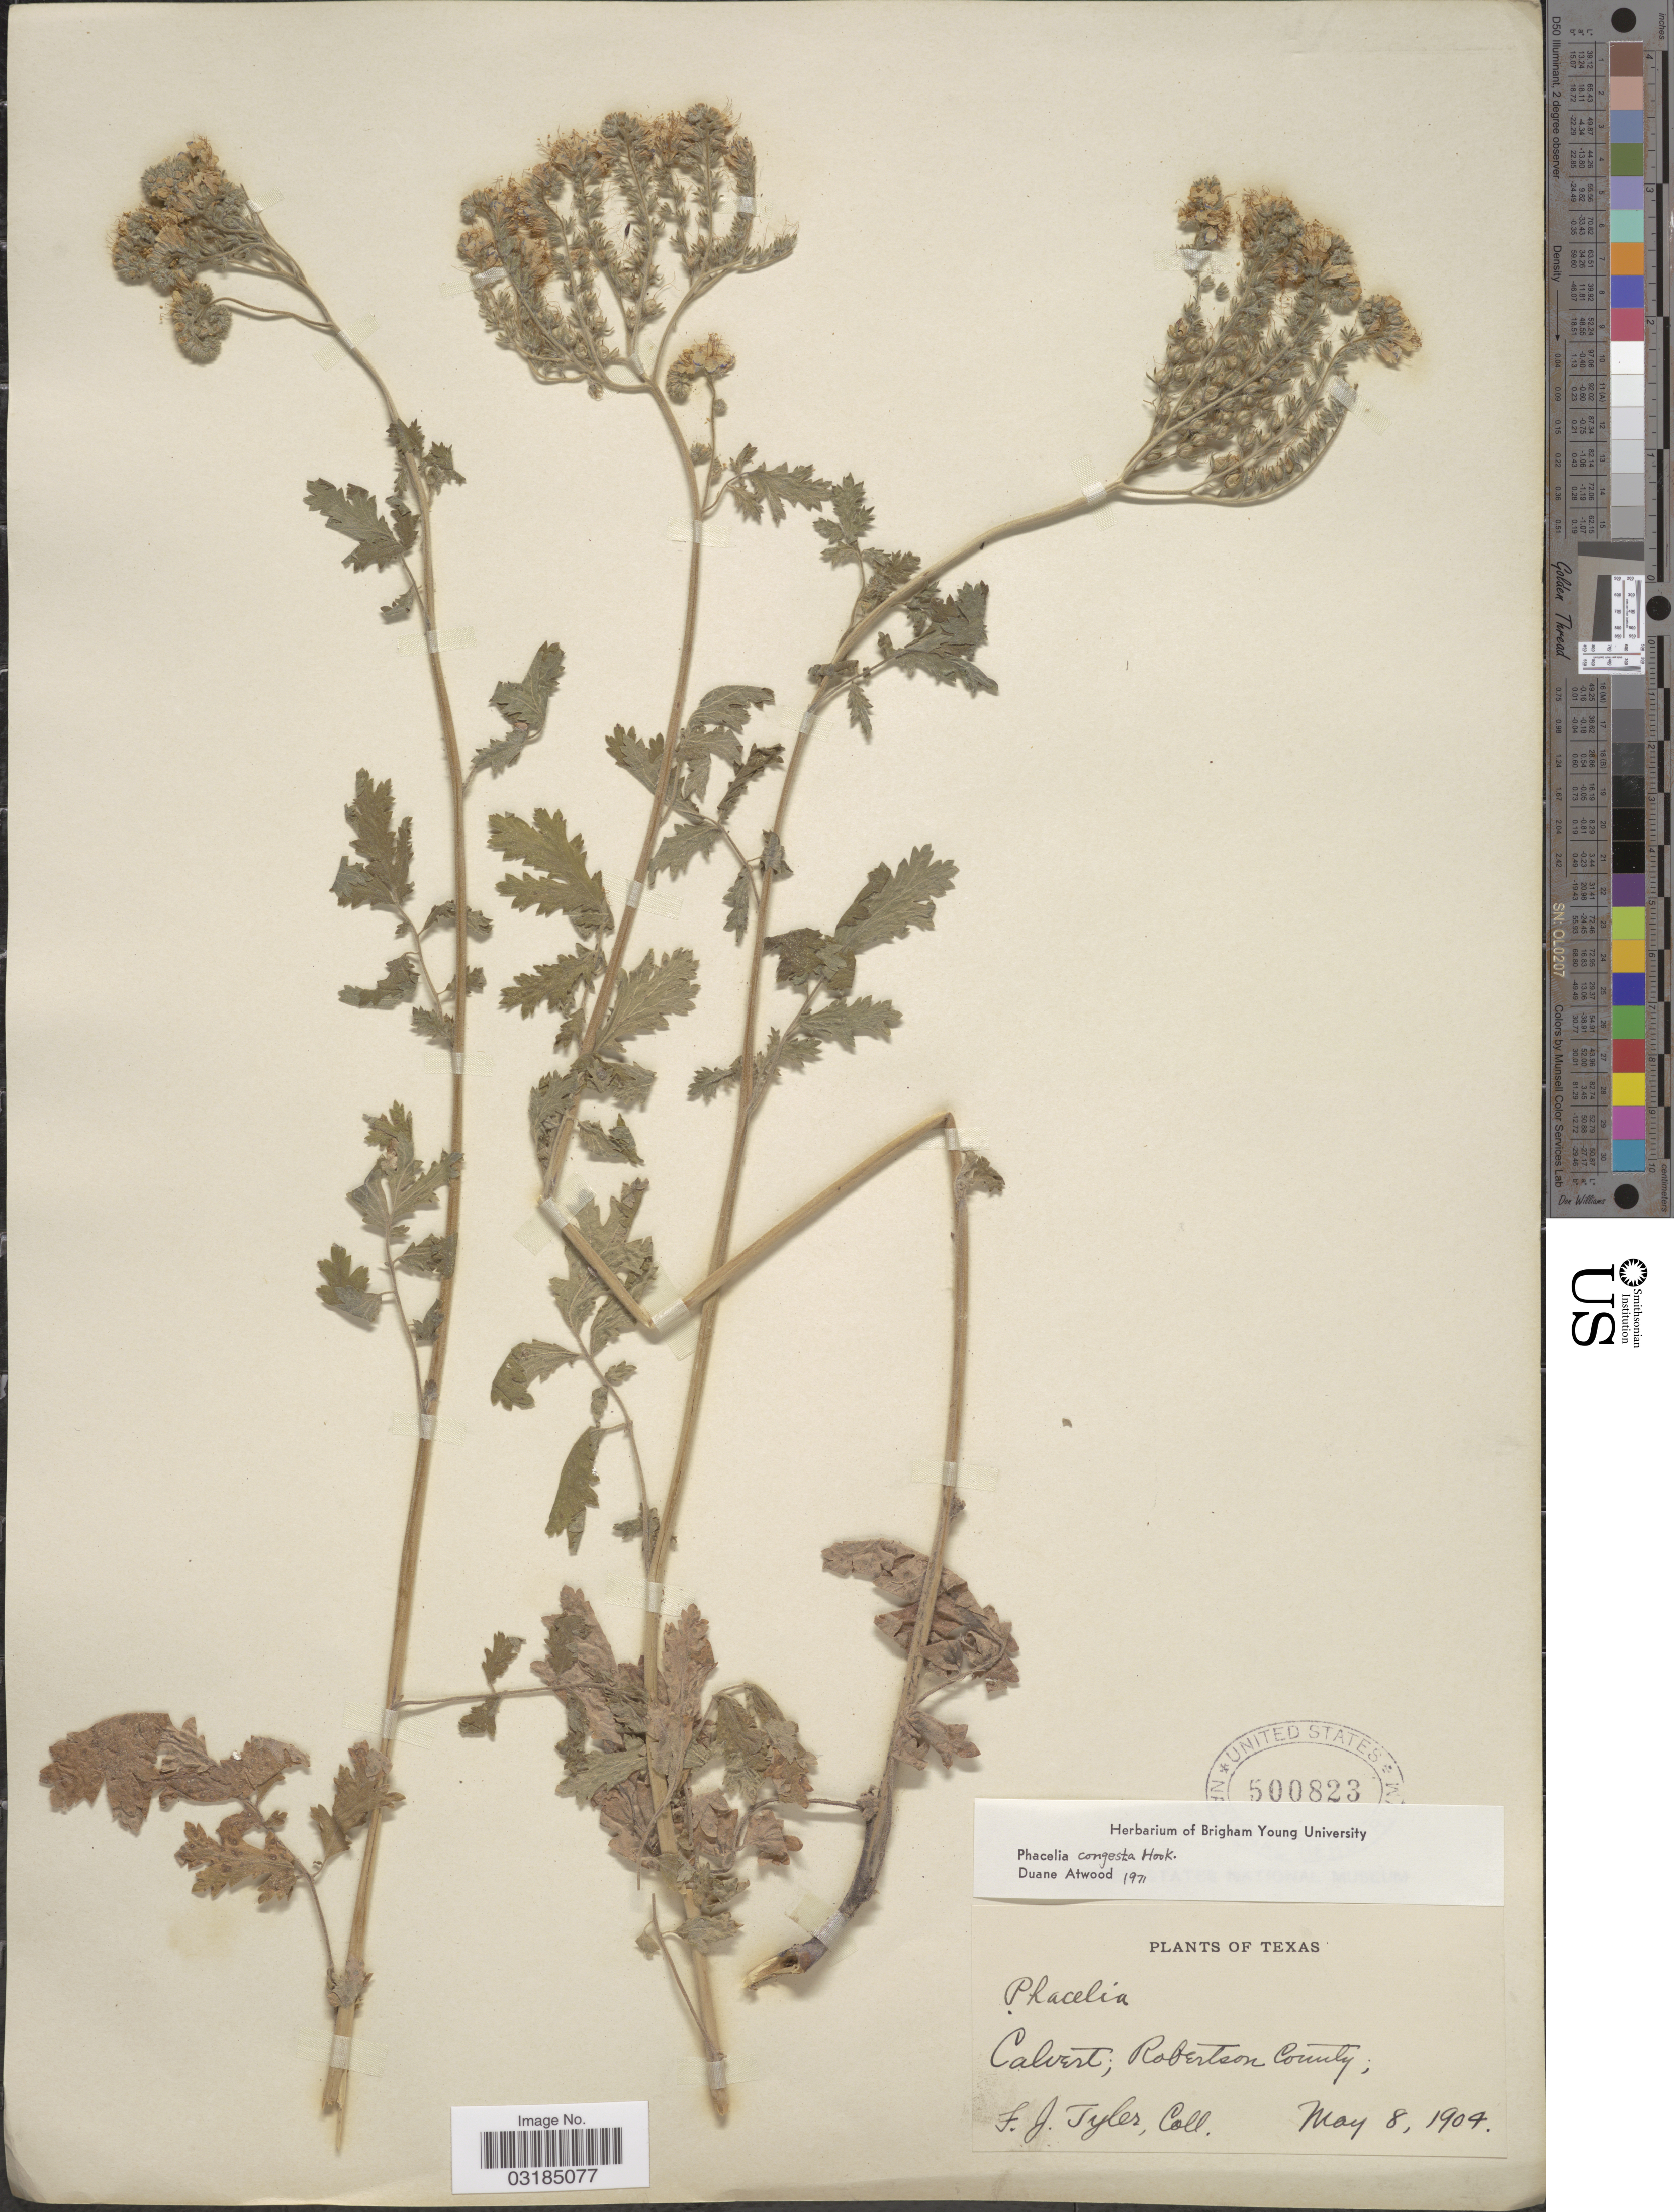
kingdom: Plantae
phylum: Tracheophyta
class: Magnoliopsida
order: Boraginales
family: Hydrophyllaceae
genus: Phacelia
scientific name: Phacelia congesta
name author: Hook.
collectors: F. Tyler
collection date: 1904-05-08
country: United States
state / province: Texas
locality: Calvert; Robertson County.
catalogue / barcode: US 500823